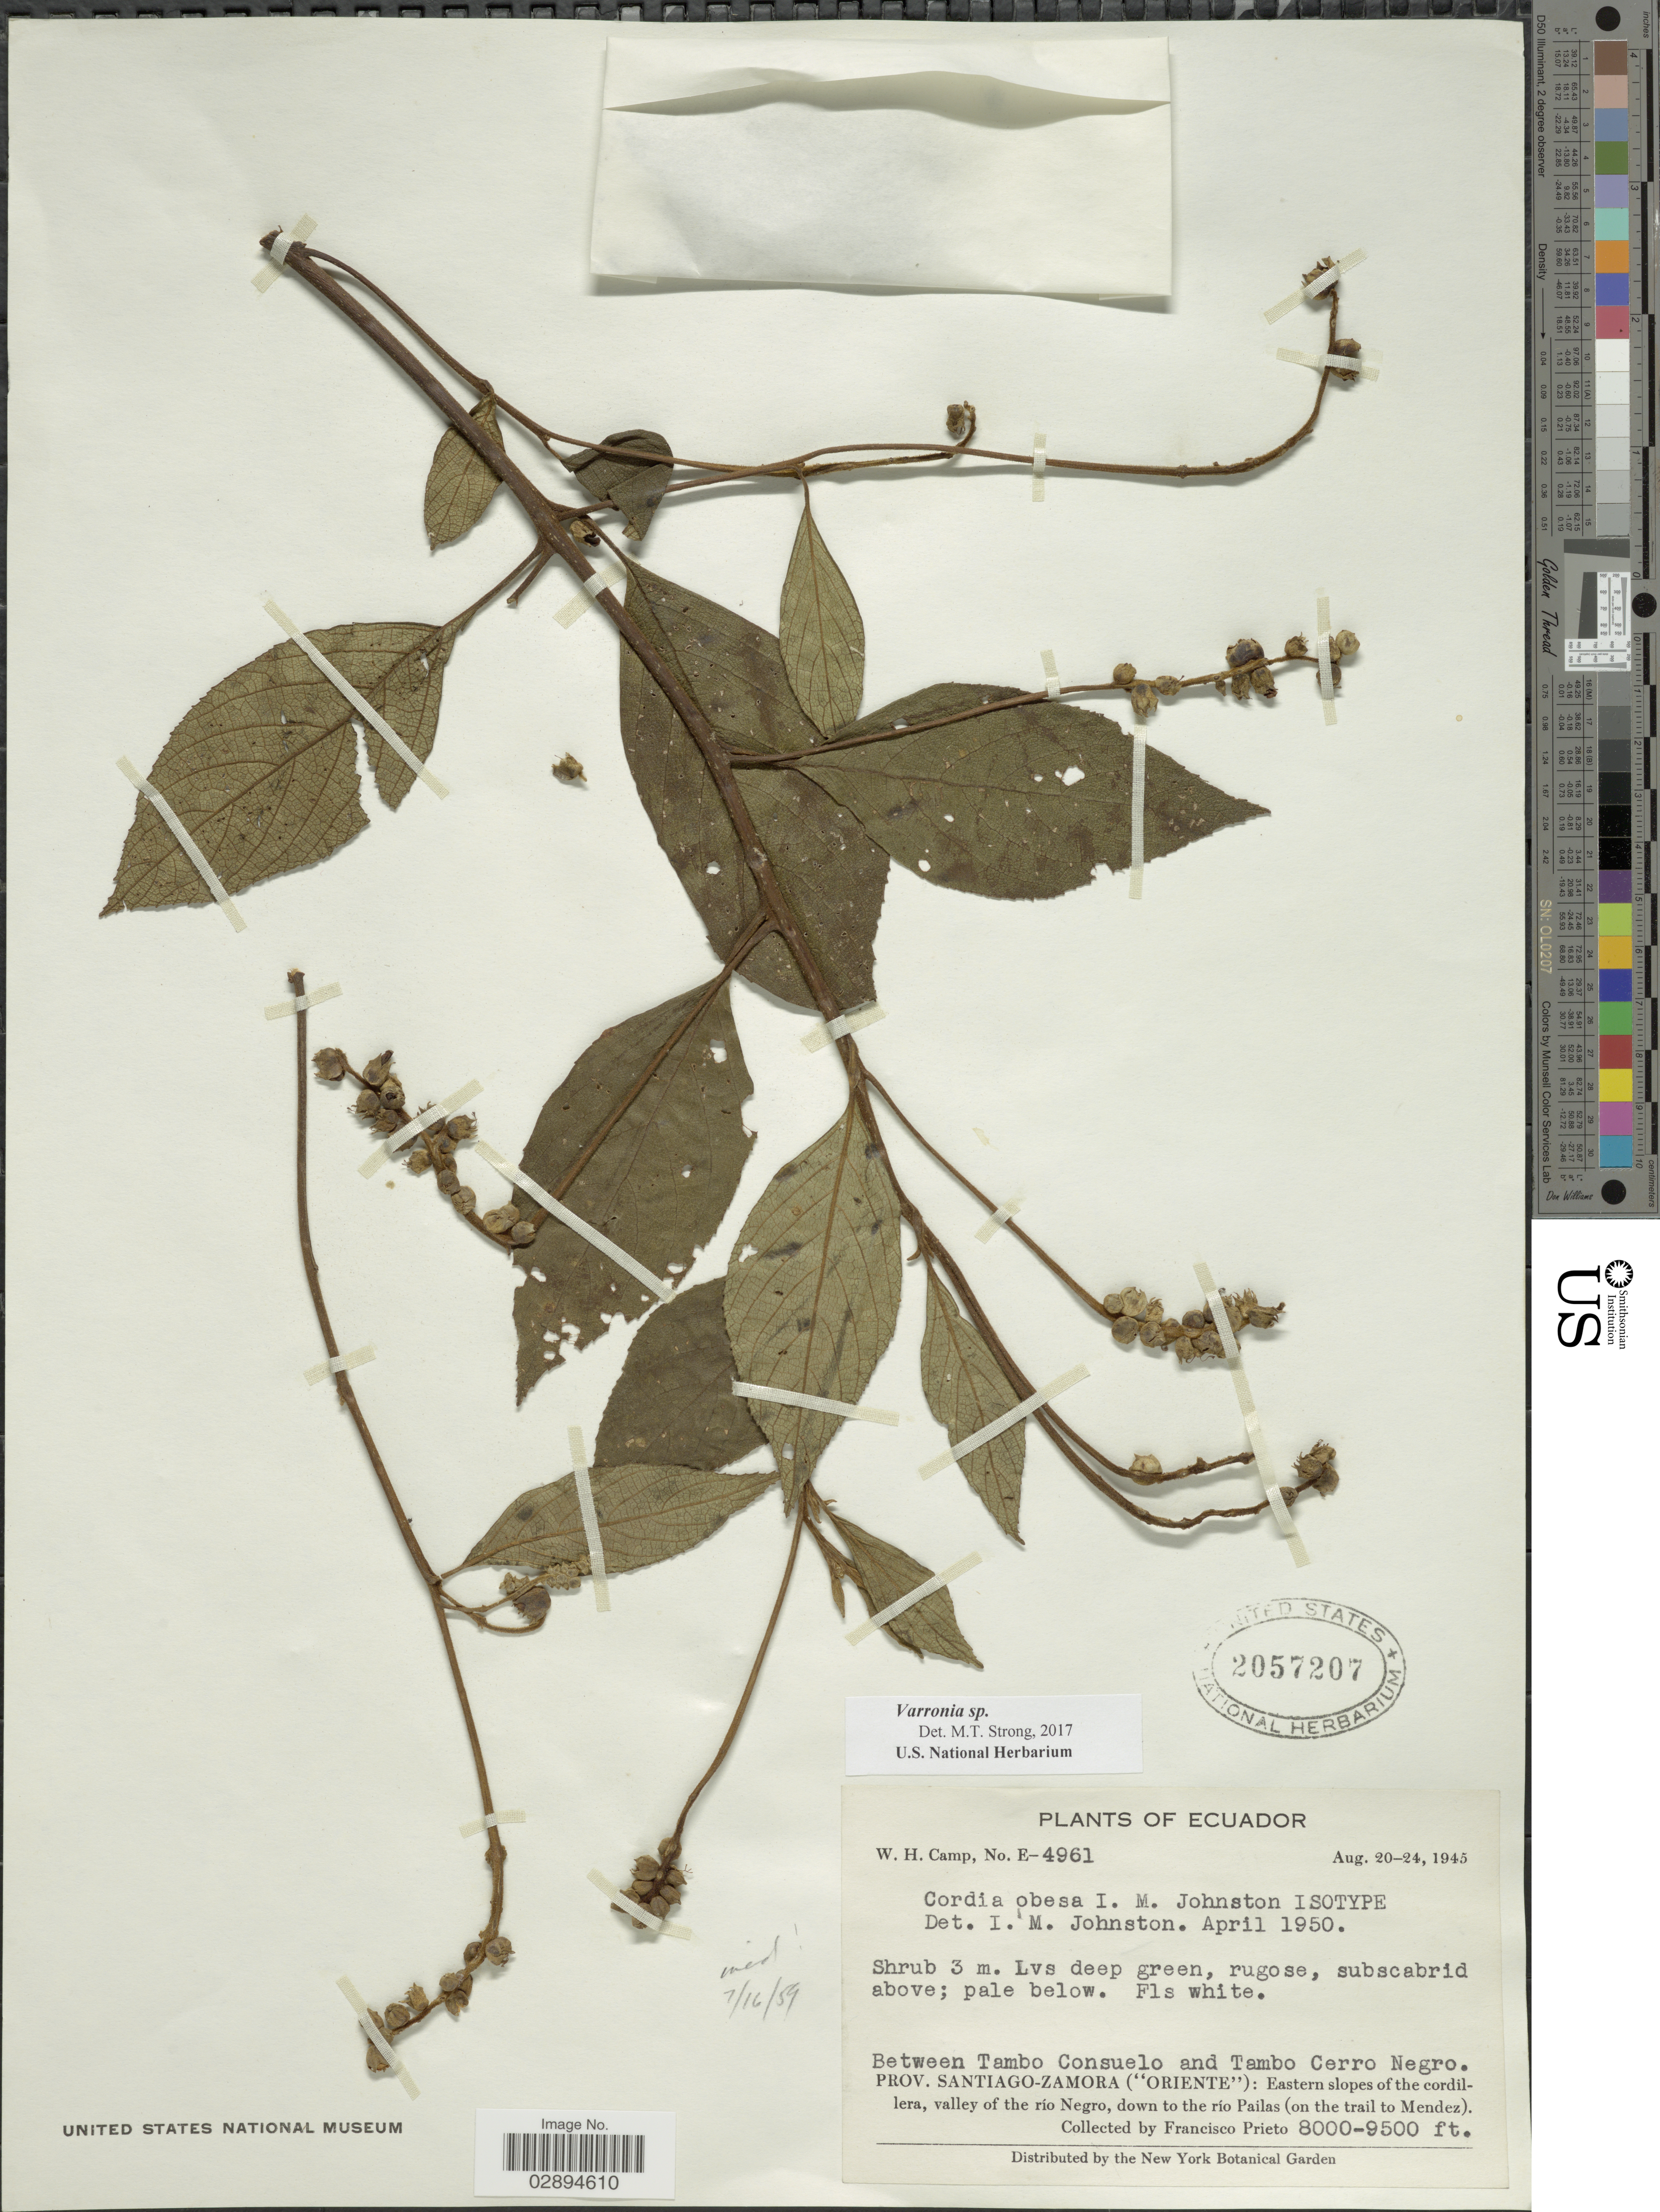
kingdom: Plantae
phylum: Tracheophyta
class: Magnoliopsida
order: Boraginales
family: Cordiaceae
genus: Varronia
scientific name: Varronia sp.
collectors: F. Prieto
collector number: E4961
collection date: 1945-08-20/1945-08-24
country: Ecuador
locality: Between Tambo Consuelo and Tambo Cerro Negro. Prov. Santiago-Zamora. Eastern slopes of the cordillera, valley of the río Negro, down to the río Pailas (on the trail to Mendez).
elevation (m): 2438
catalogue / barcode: US 2057207